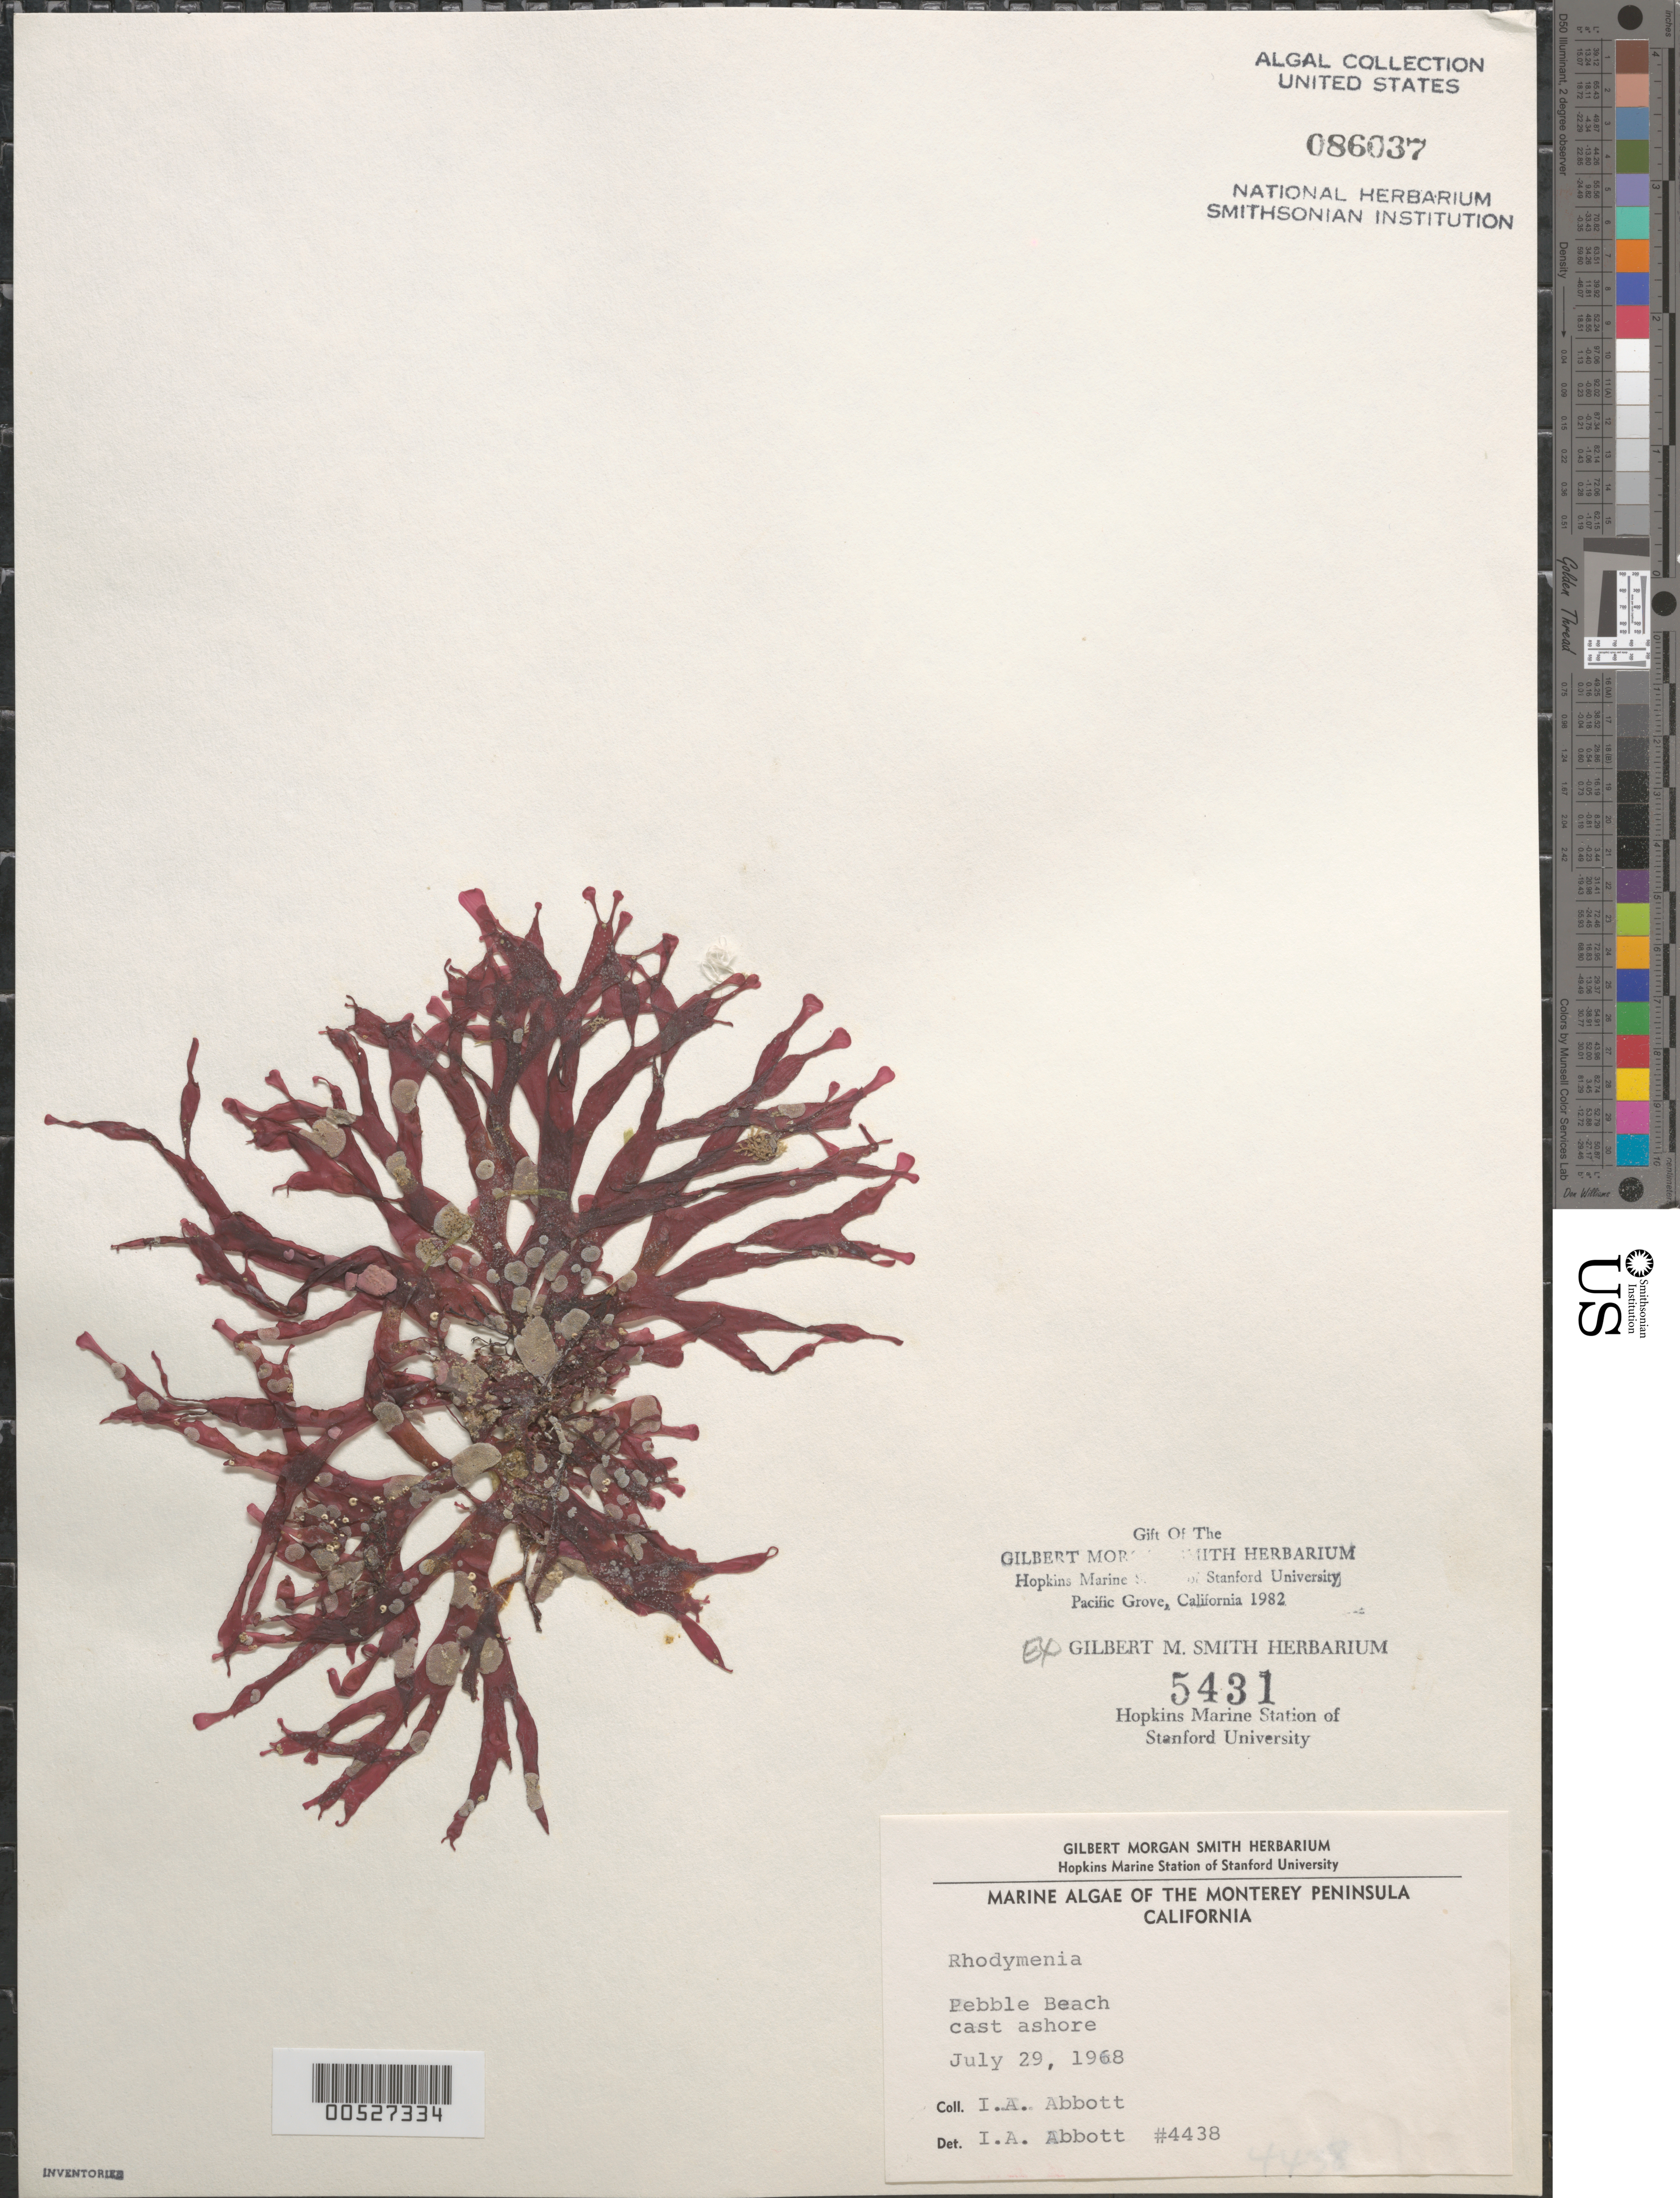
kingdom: Plantae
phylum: Rhodophyta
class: Florideophyceae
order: Rhodymeniales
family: Rhodymeniaceae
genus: Rhodymenia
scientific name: Rhodymenia sp.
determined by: Abbott, Isabella A.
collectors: I. A. Abbott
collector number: IAA 4438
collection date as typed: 29 Jul 1968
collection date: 1968-07-29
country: United States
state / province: California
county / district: Monterey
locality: Pebble Beach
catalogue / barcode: US 86037